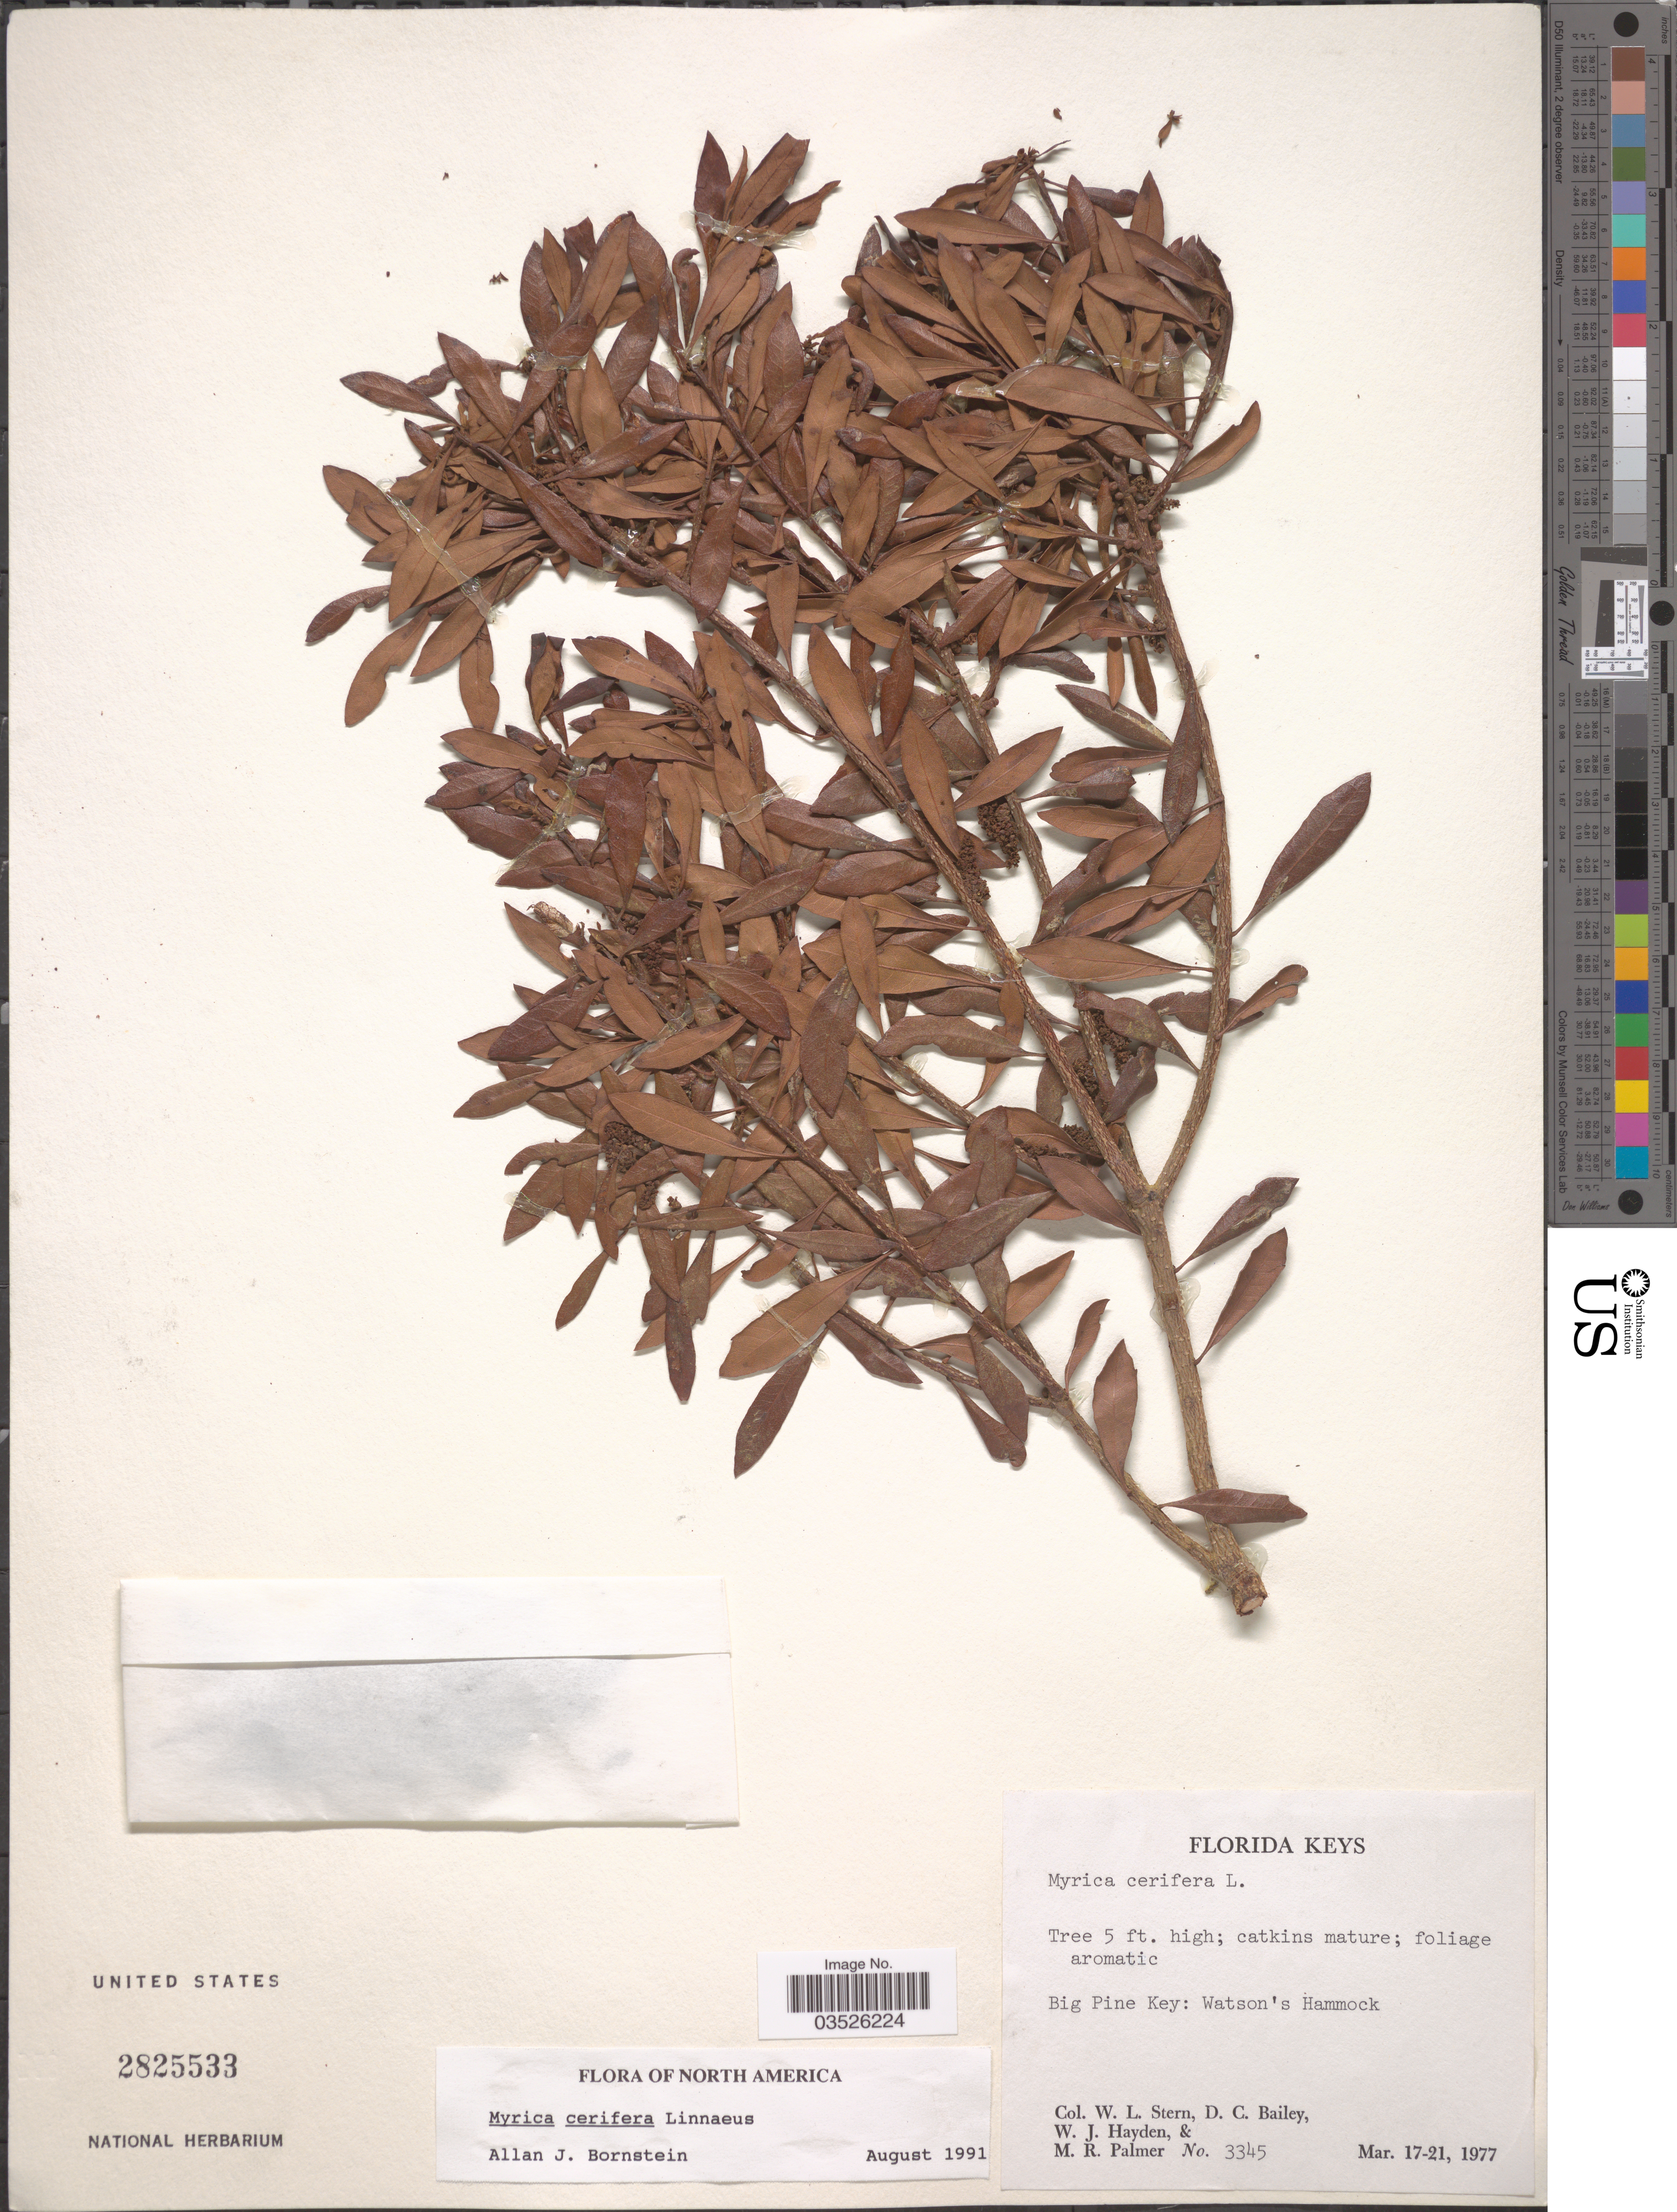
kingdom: Plantae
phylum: Tracheophyta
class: Magnoliopsida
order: Fagales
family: Myricaceae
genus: Morella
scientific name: Morella cerifera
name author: (L.) Small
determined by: Strong, M. T., (US), Smithsonian Institution - National Museum of Natural History (UNITED STATES)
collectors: W. L. Stern, D. C. Bailey, W. Hayden & M. R. Palmer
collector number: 3345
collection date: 1977-03-17/1977-03-21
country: United States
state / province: Florida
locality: Florida Keys. Big Pine Key: Watson's Hammock.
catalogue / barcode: US 2825533